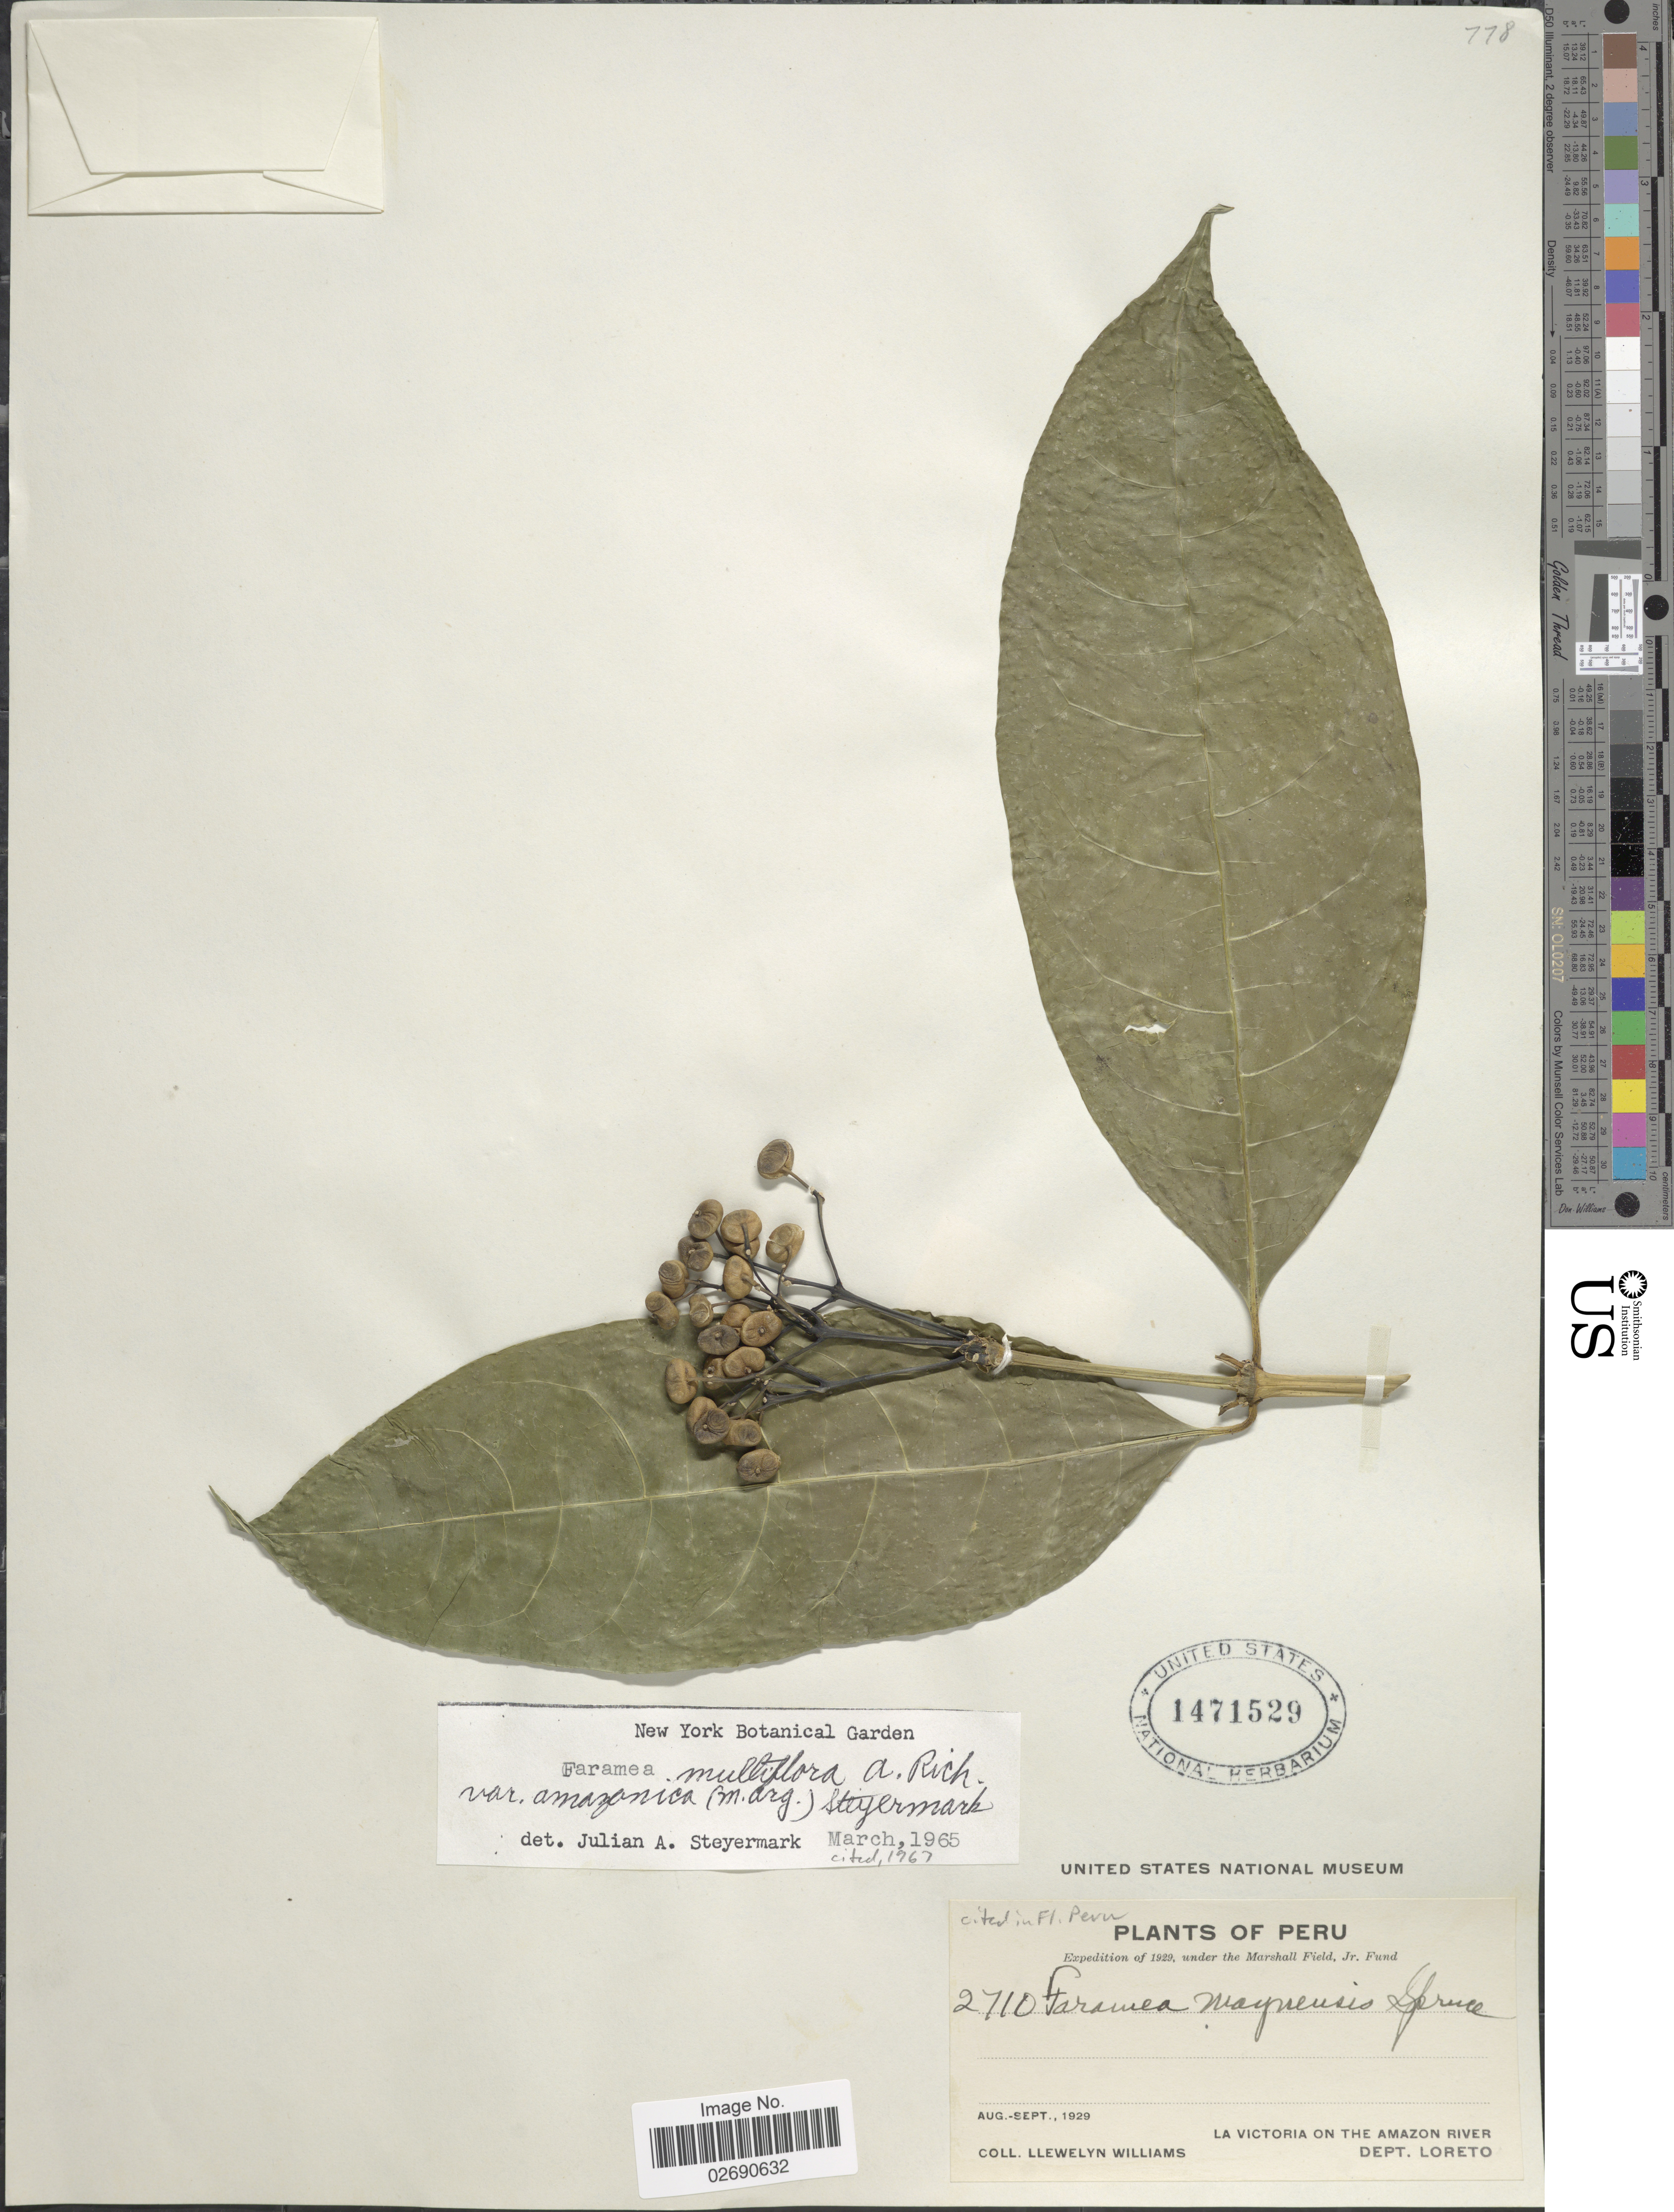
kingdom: Plantae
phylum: Tracheophyta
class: Magnoliopsida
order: Gentianales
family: Rubiaceae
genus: Faramea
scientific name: Faramea multiflora var. amazonica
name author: (Müll. Arg.) Steyerm.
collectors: Ll. Williams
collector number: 2710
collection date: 1929-08/1929-09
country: Peru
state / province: Loreto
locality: La Victoria On The Amazon River Dept Loreto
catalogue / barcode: US 1471529